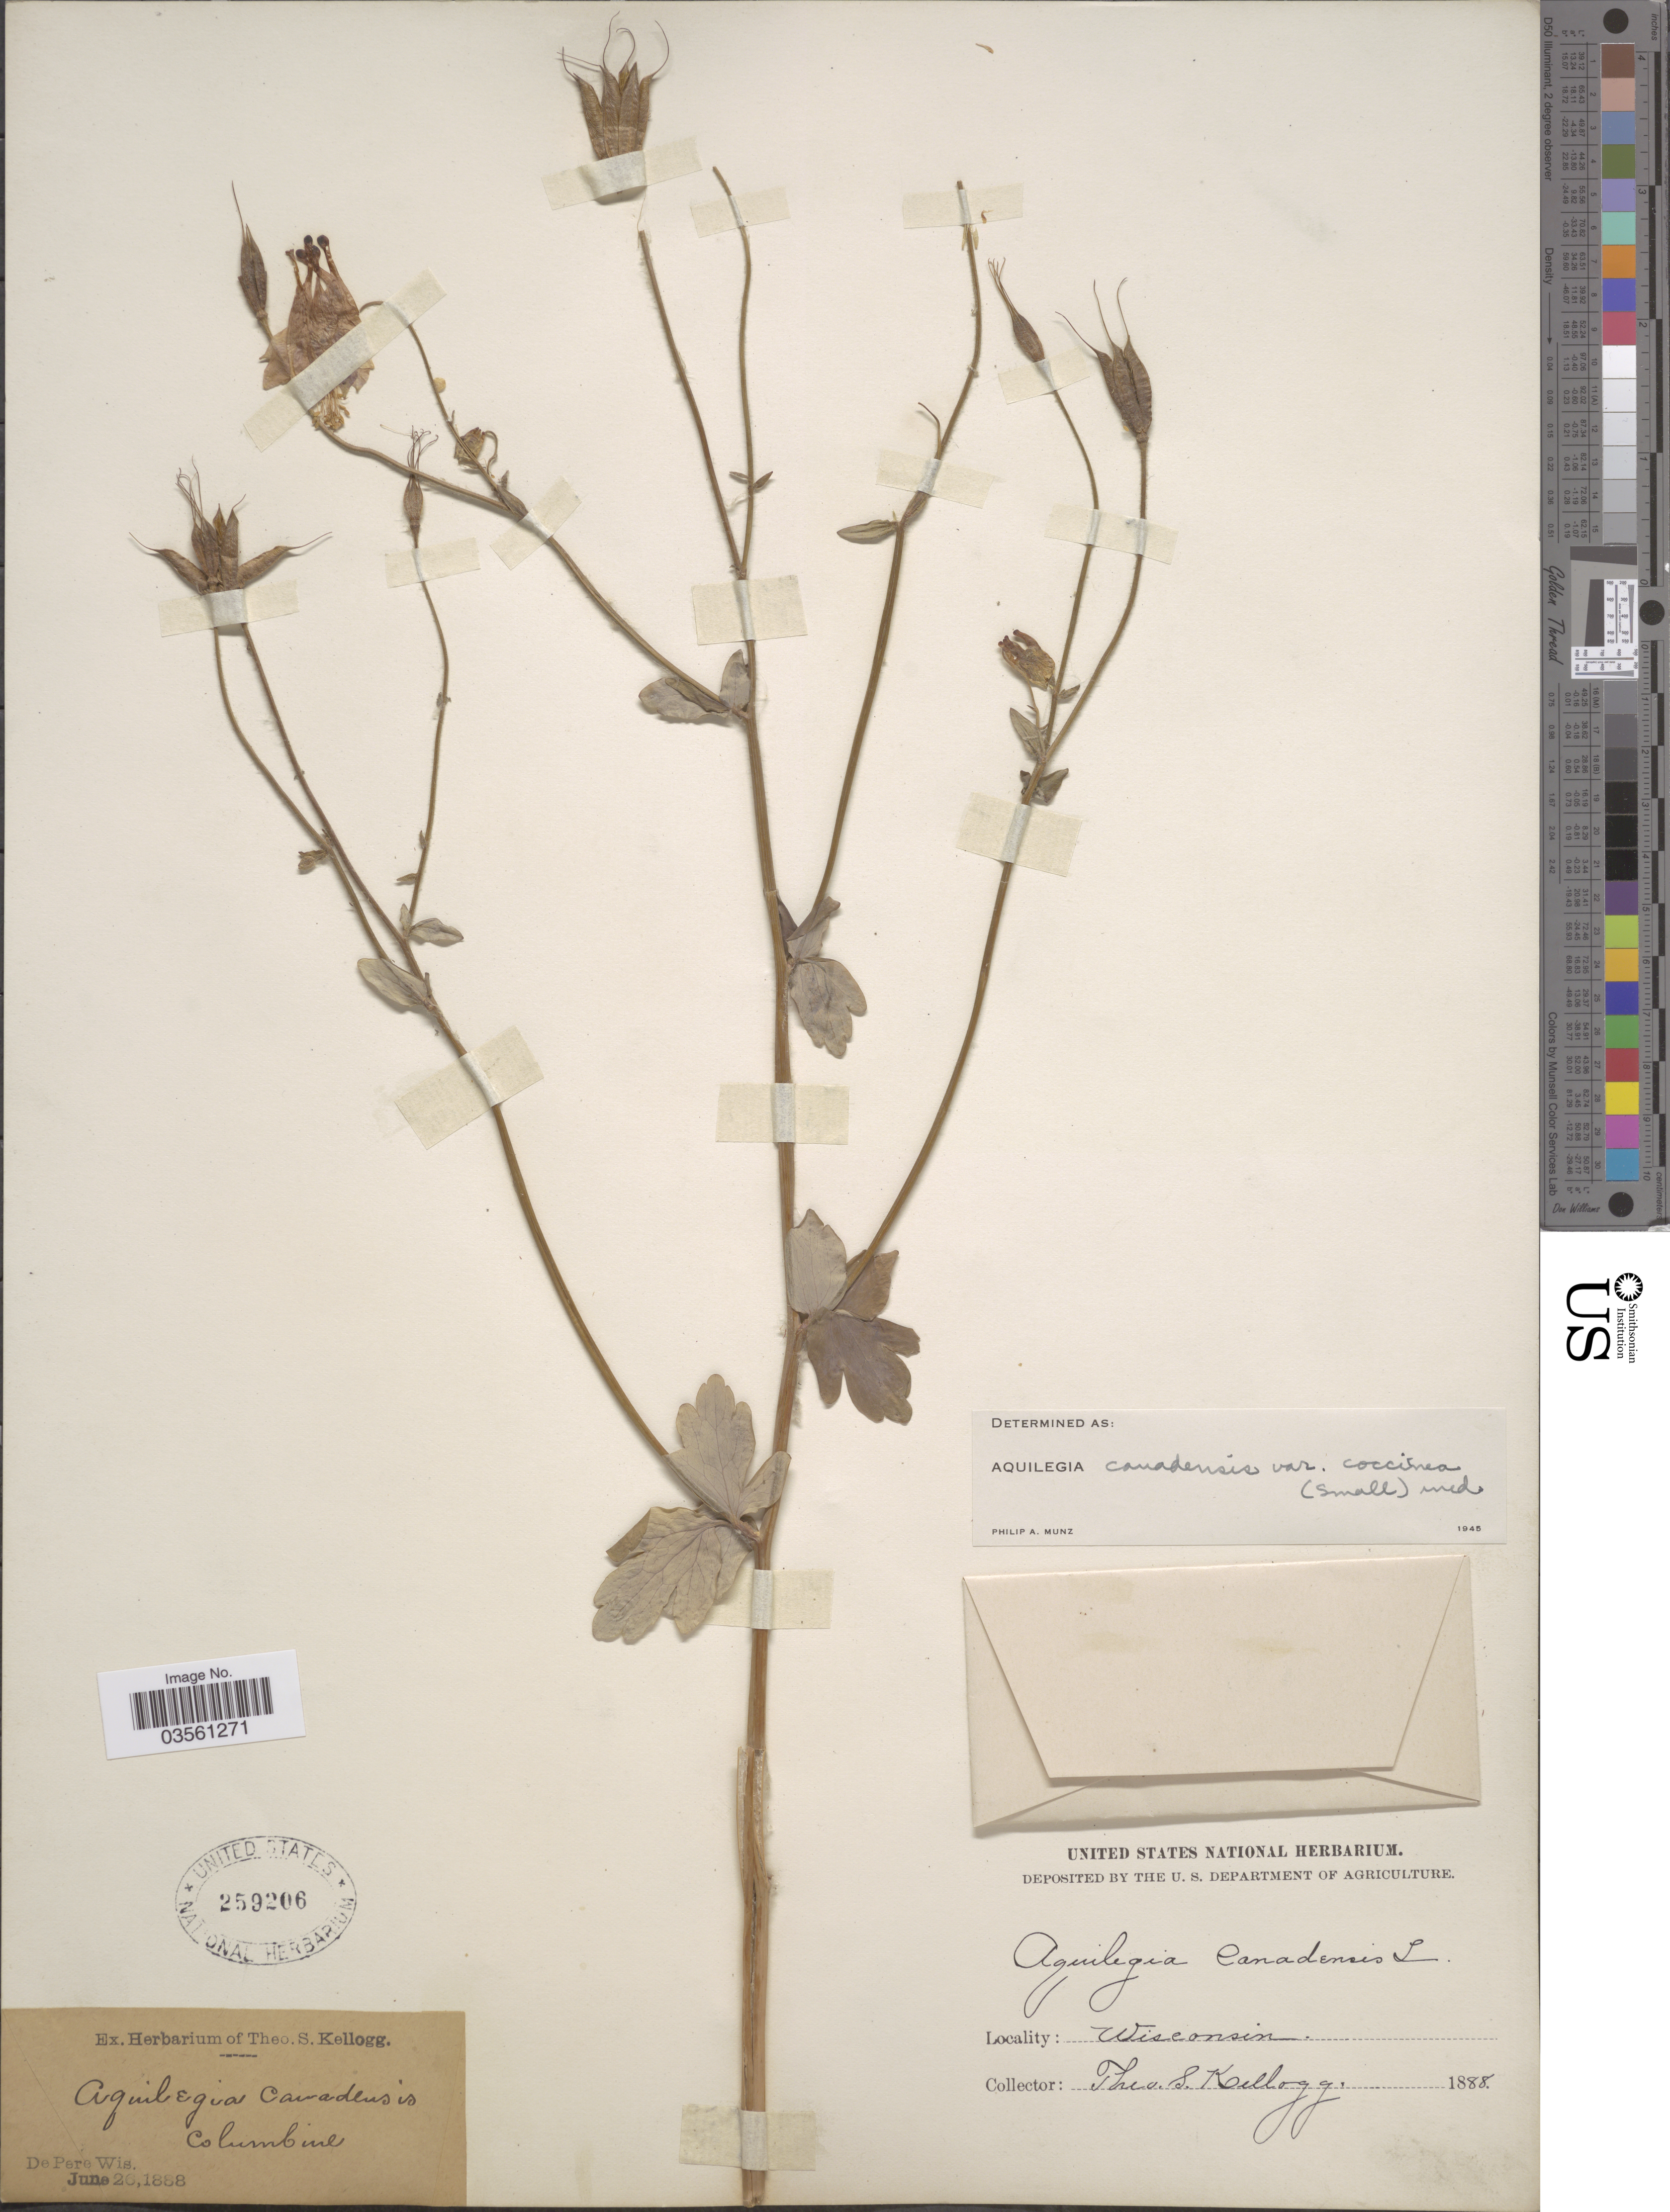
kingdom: Plantae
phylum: Tracheophyta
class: Magnoliopsida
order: Ranunculales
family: Ranunculaceae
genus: Aquilegia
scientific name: Aquilegia canadensis var. coccinea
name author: (Small) Munz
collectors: T. S. Kellogg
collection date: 1888-06-26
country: United States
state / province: Wisconsin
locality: Columbine. De Pere.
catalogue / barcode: US 259206